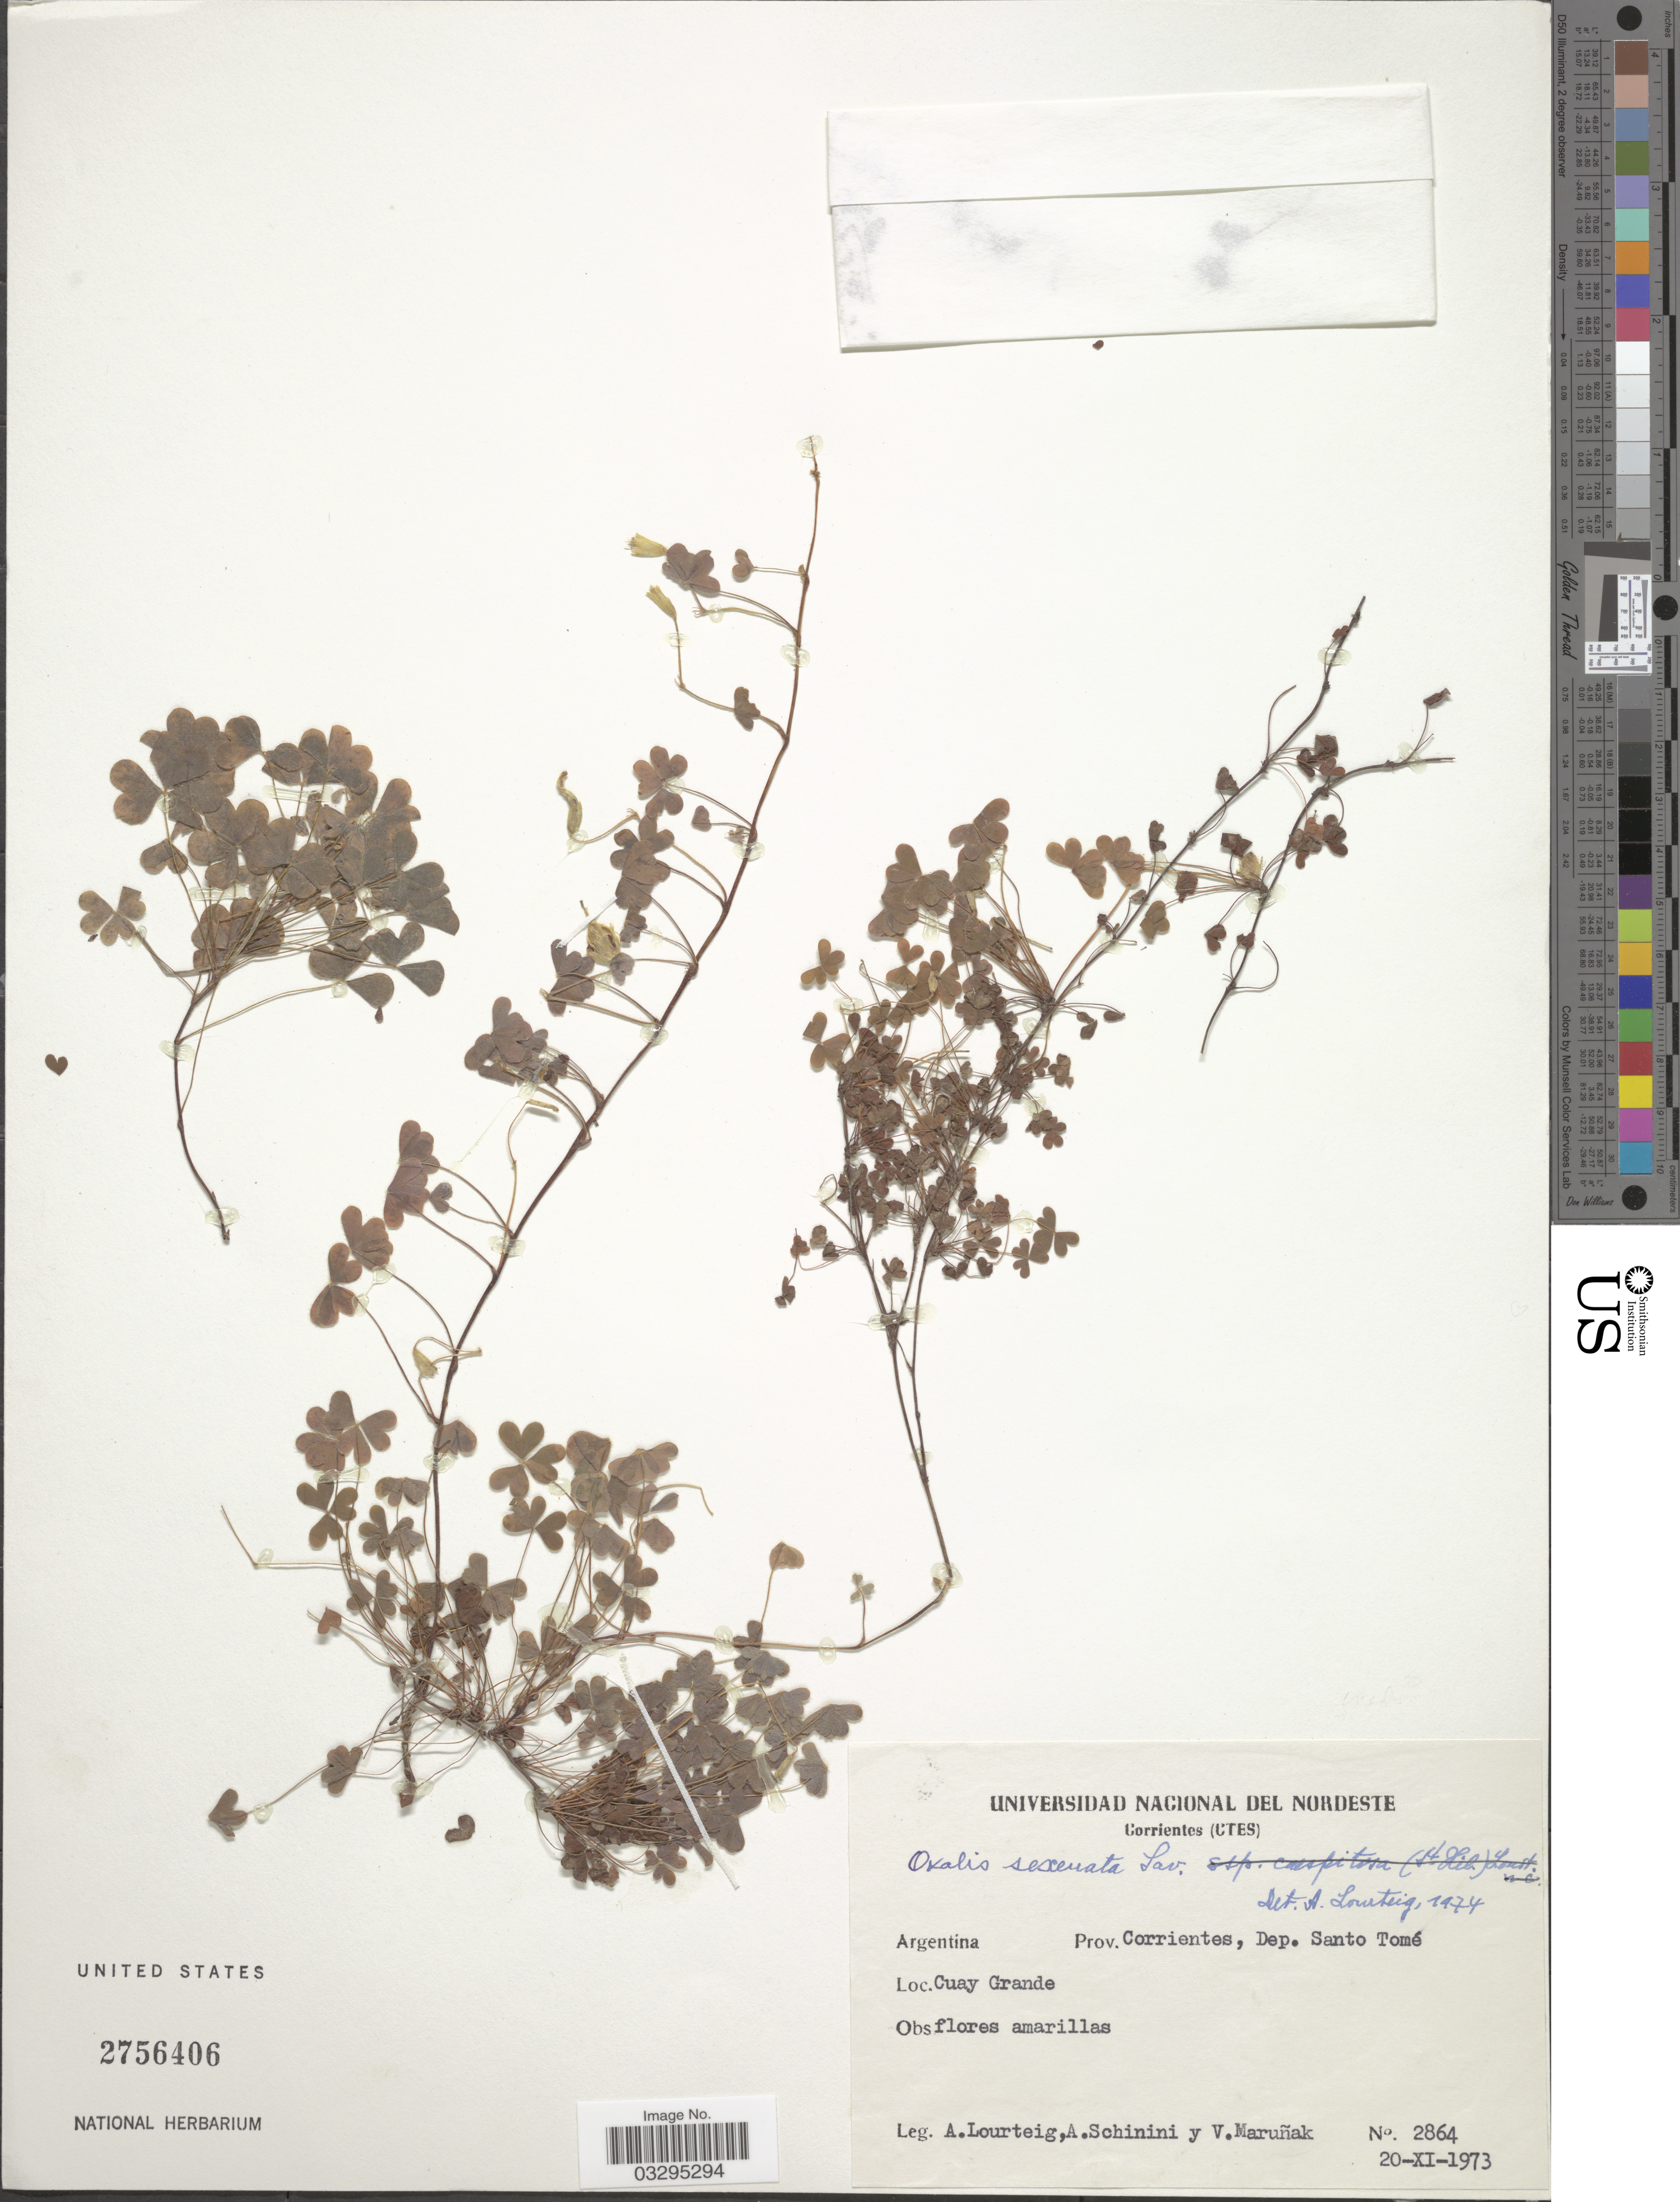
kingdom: Plantae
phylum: Tracheophyta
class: Magnoliopsida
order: Oxalidales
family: Oxalidaceae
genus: Oxalis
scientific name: Oxalis conorrhiza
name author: Jacq.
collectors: A. Lourteig, A. Schinini & V. Maruñak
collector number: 2864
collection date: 1973-11-20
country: Argentina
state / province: Corrientes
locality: Dep. Santo Tomé. Cuay Grande.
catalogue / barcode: US 2756406